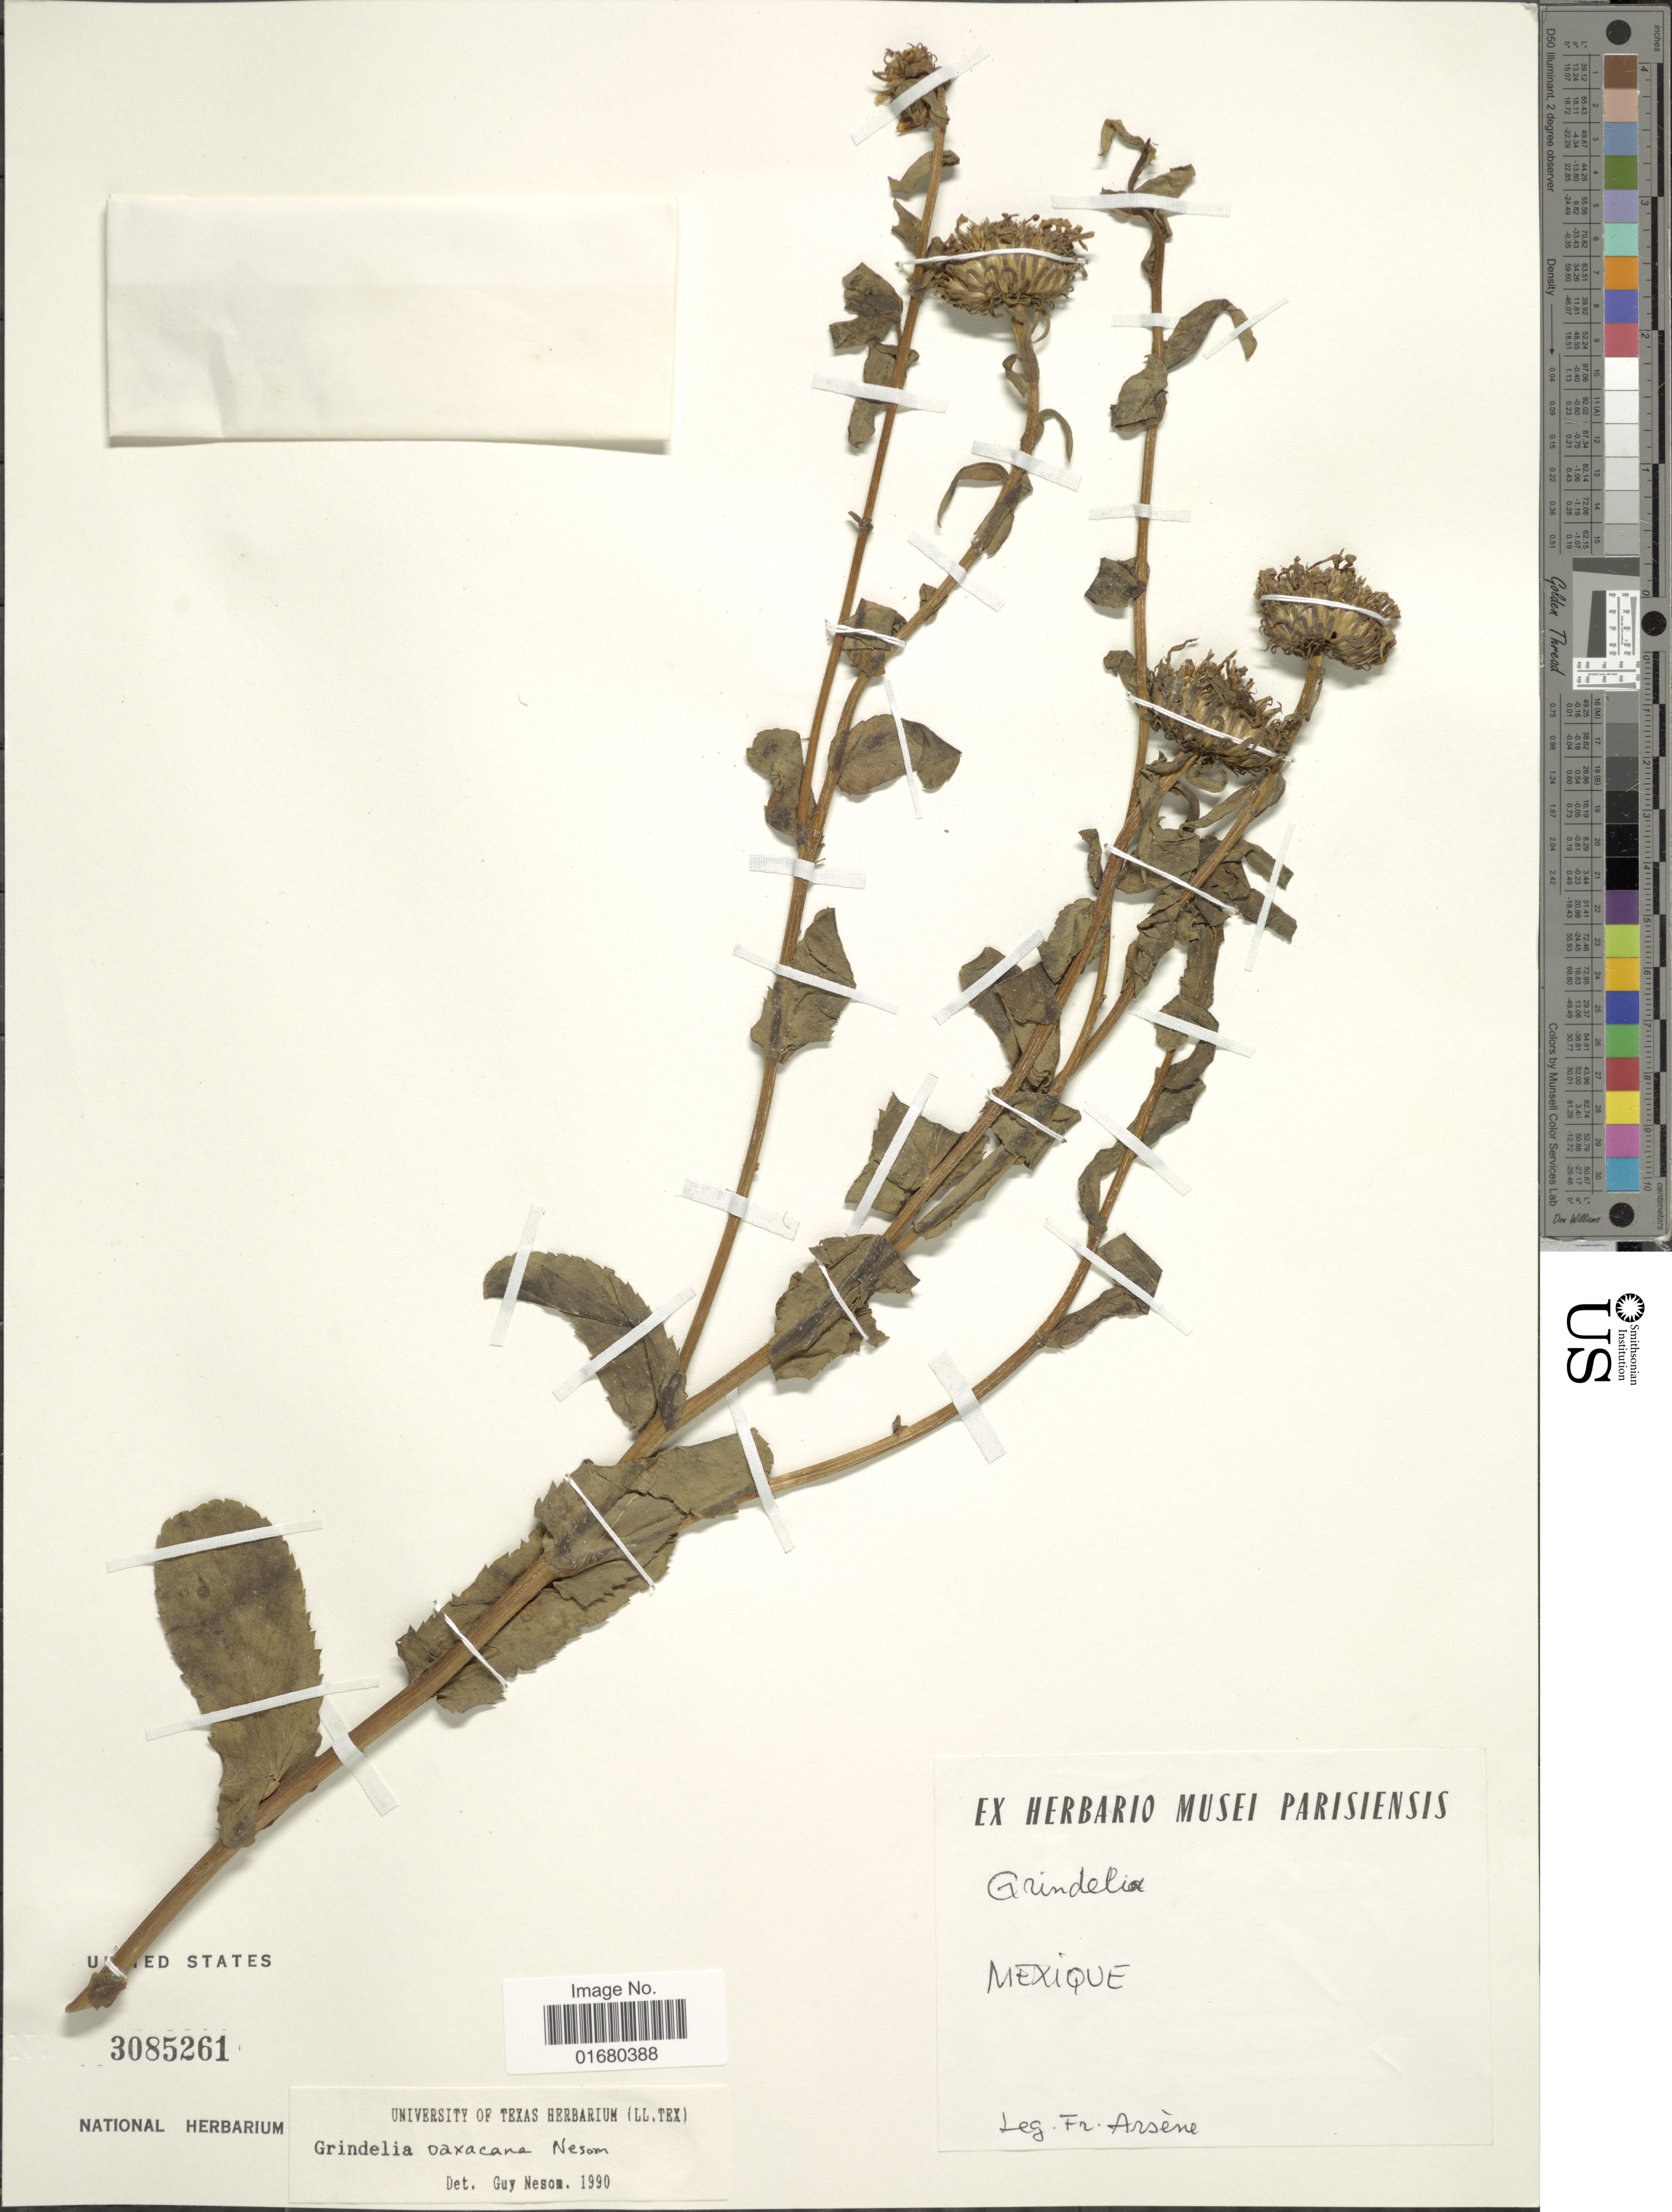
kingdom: Plantae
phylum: Tracheophyta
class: Magnoliopsida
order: Asterales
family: Asteraceae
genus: Grindelia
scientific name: Grindelia oaxacana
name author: G.L. Nesom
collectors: F. Arsène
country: Mexico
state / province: Puebla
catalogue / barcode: US 3085261